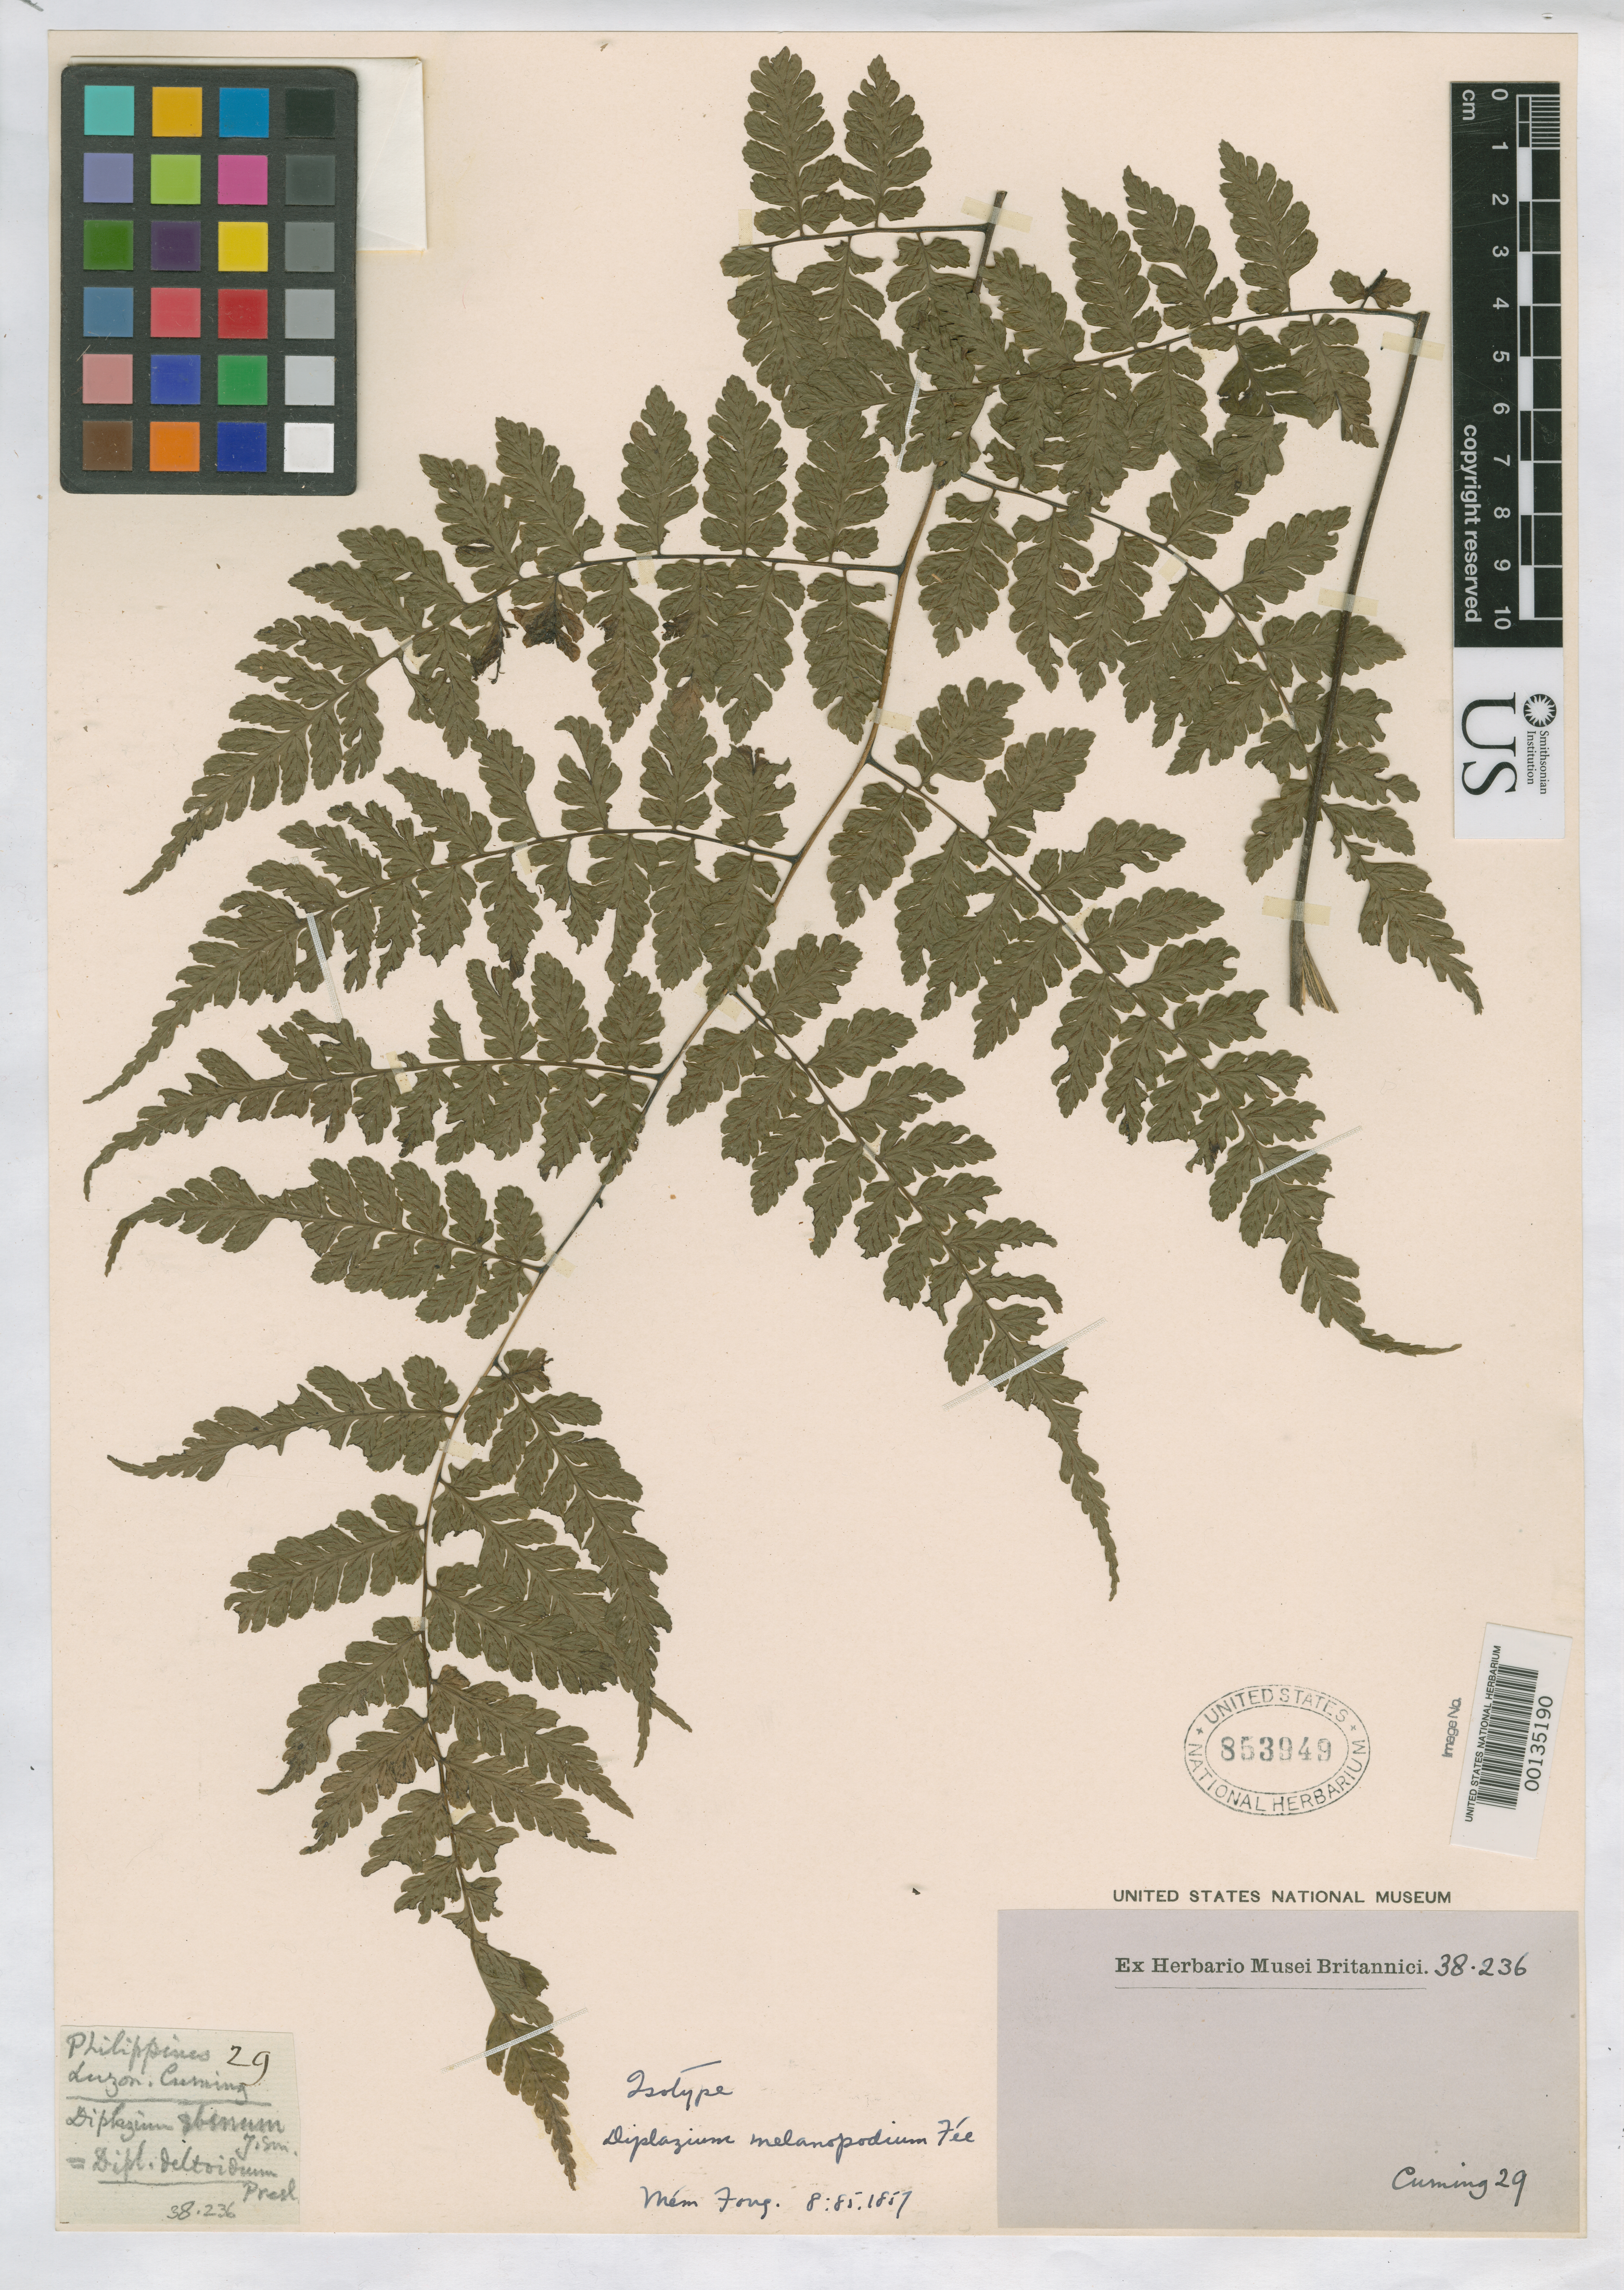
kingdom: Plantae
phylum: Tracheophyta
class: Polypodiopsida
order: Polypodiales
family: Athyriaceae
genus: Diplazium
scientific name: Diplazium melanopodium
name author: Fée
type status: Type Collection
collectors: H. Cuming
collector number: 29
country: Philippines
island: Luzon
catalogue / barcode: US 853949